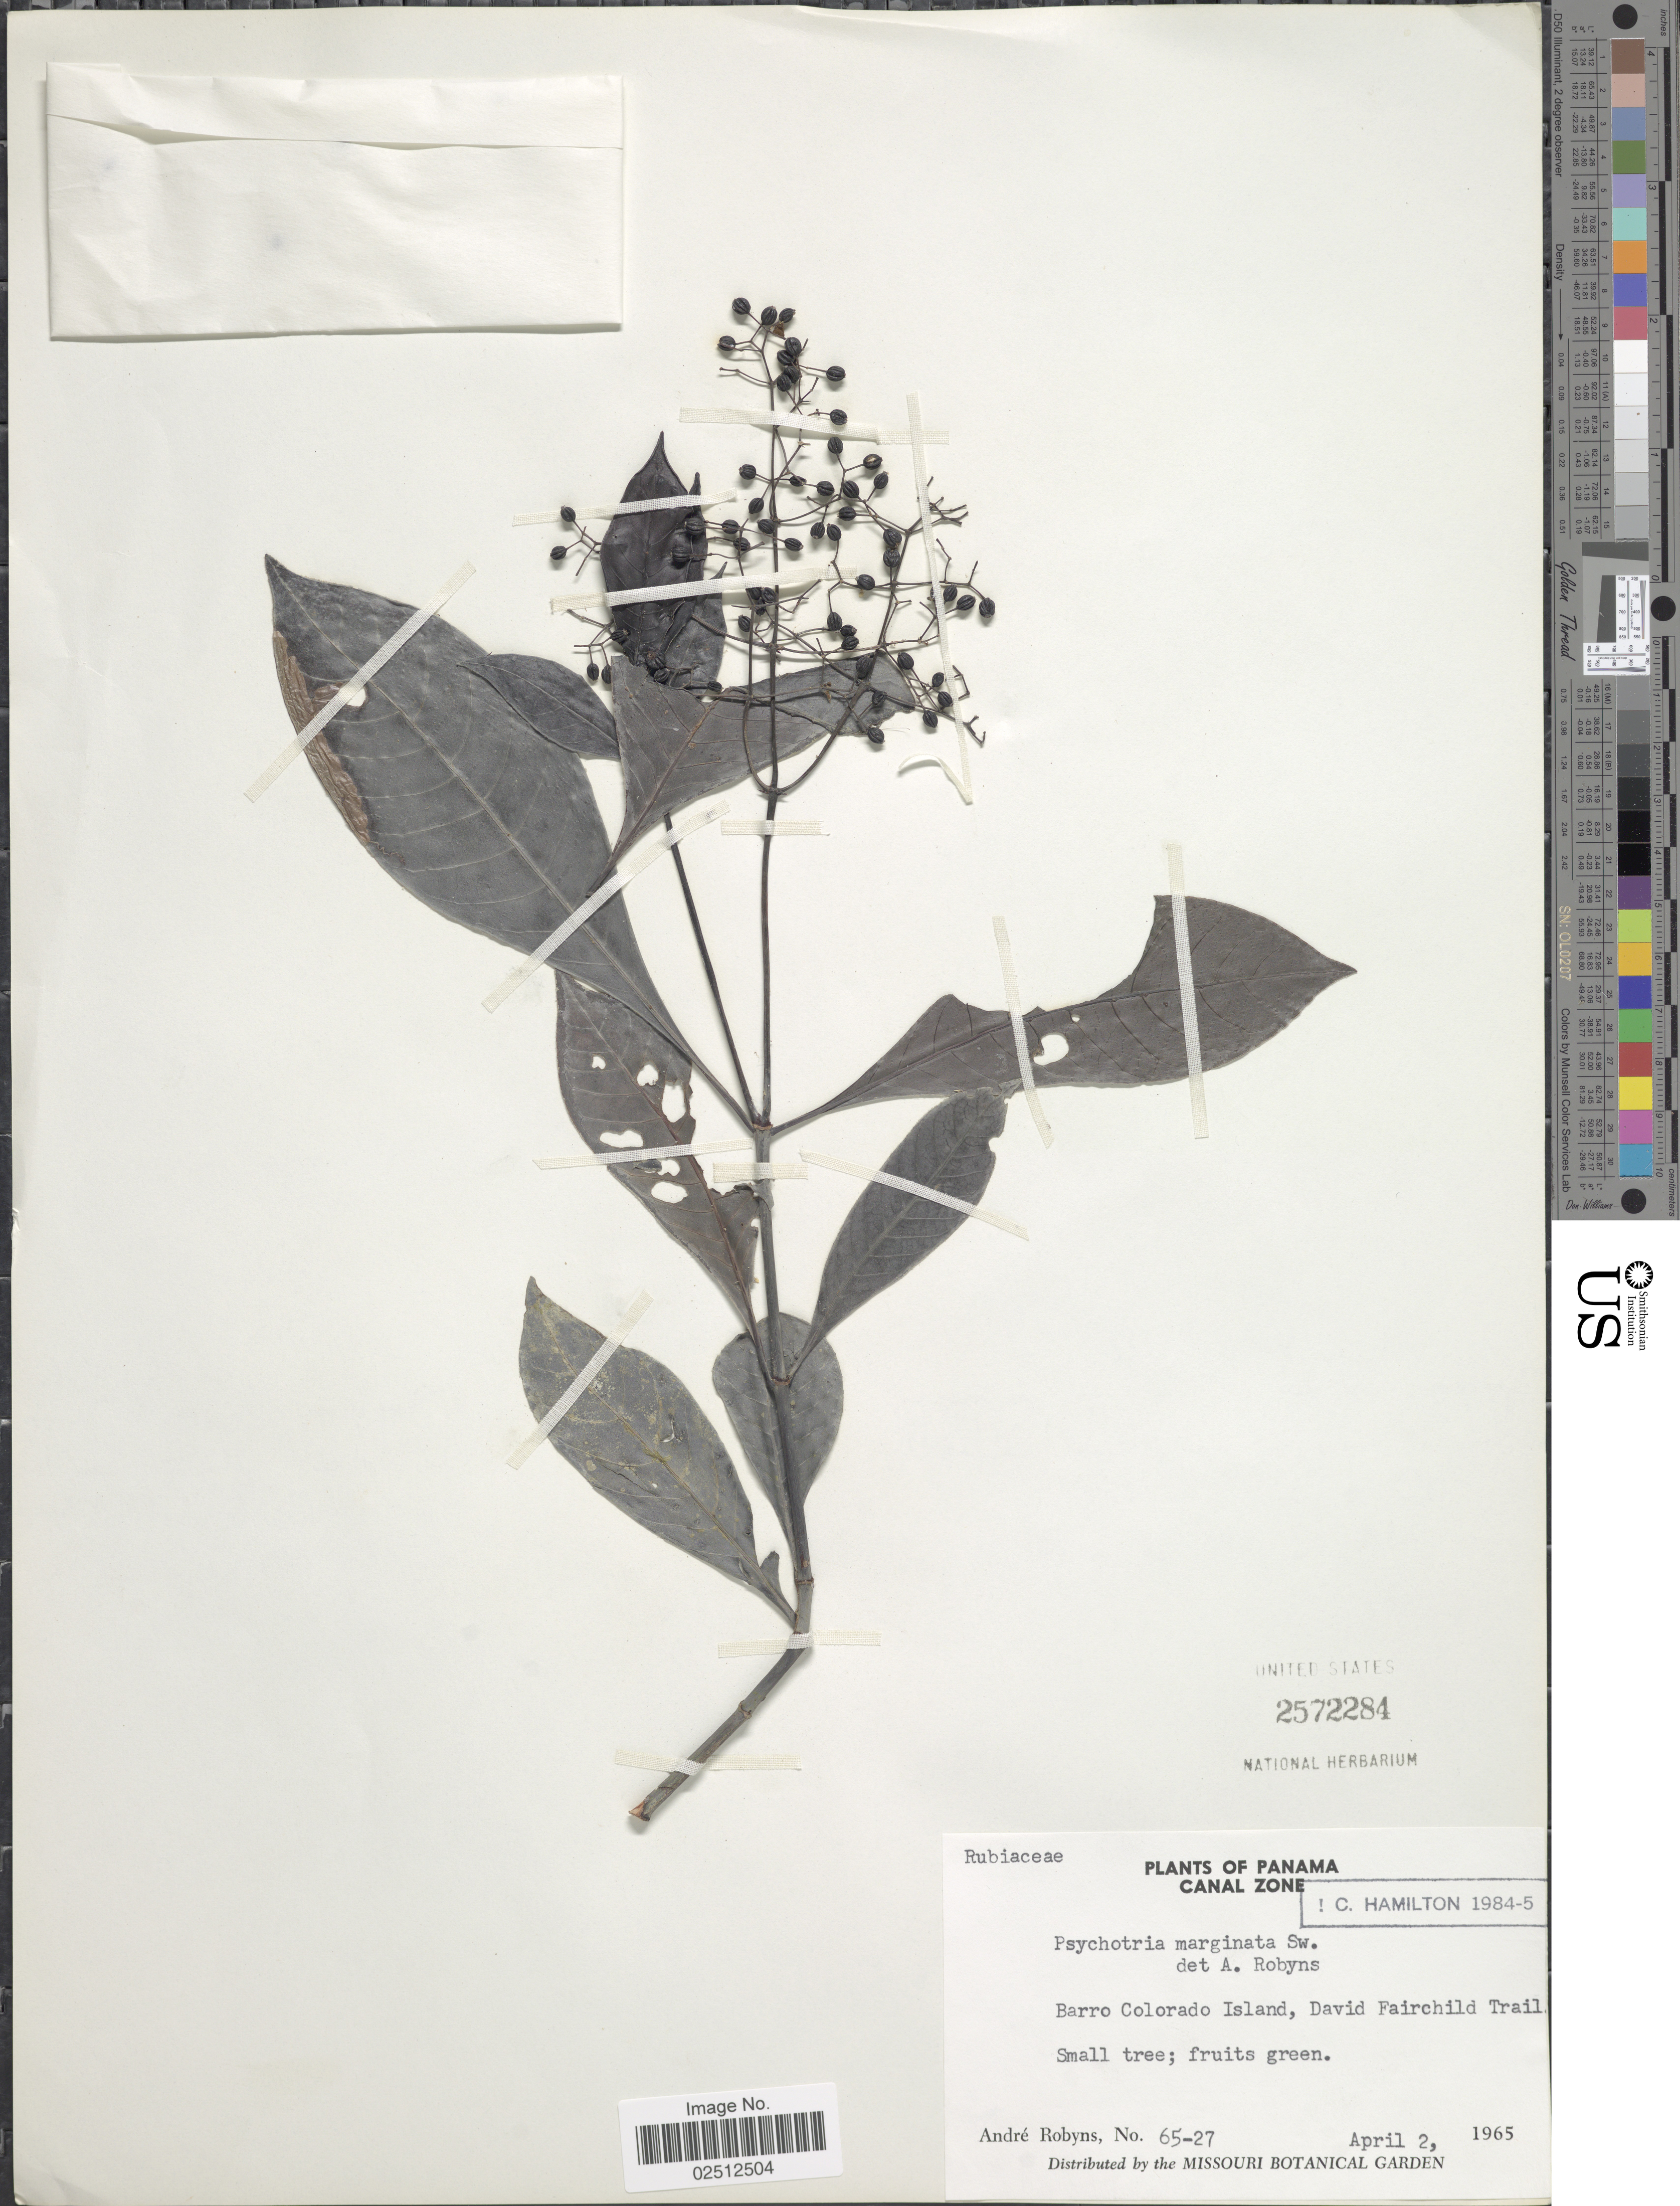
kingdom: Plantae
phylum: Tracheophyta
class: Magnoliopsida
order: Gentianales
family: Rubiaceae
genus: Psychotria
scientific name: Psychotria marginata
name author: Sw.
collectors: A. G. Robyns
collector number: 65-27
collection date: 1965-04-02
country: Panama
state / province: Panamá Oeste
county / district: Canal Zone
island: Barro Colorado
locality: Canal Zone, Barro Colorado Island, David Fairchild Trail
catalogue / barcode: US 2572284